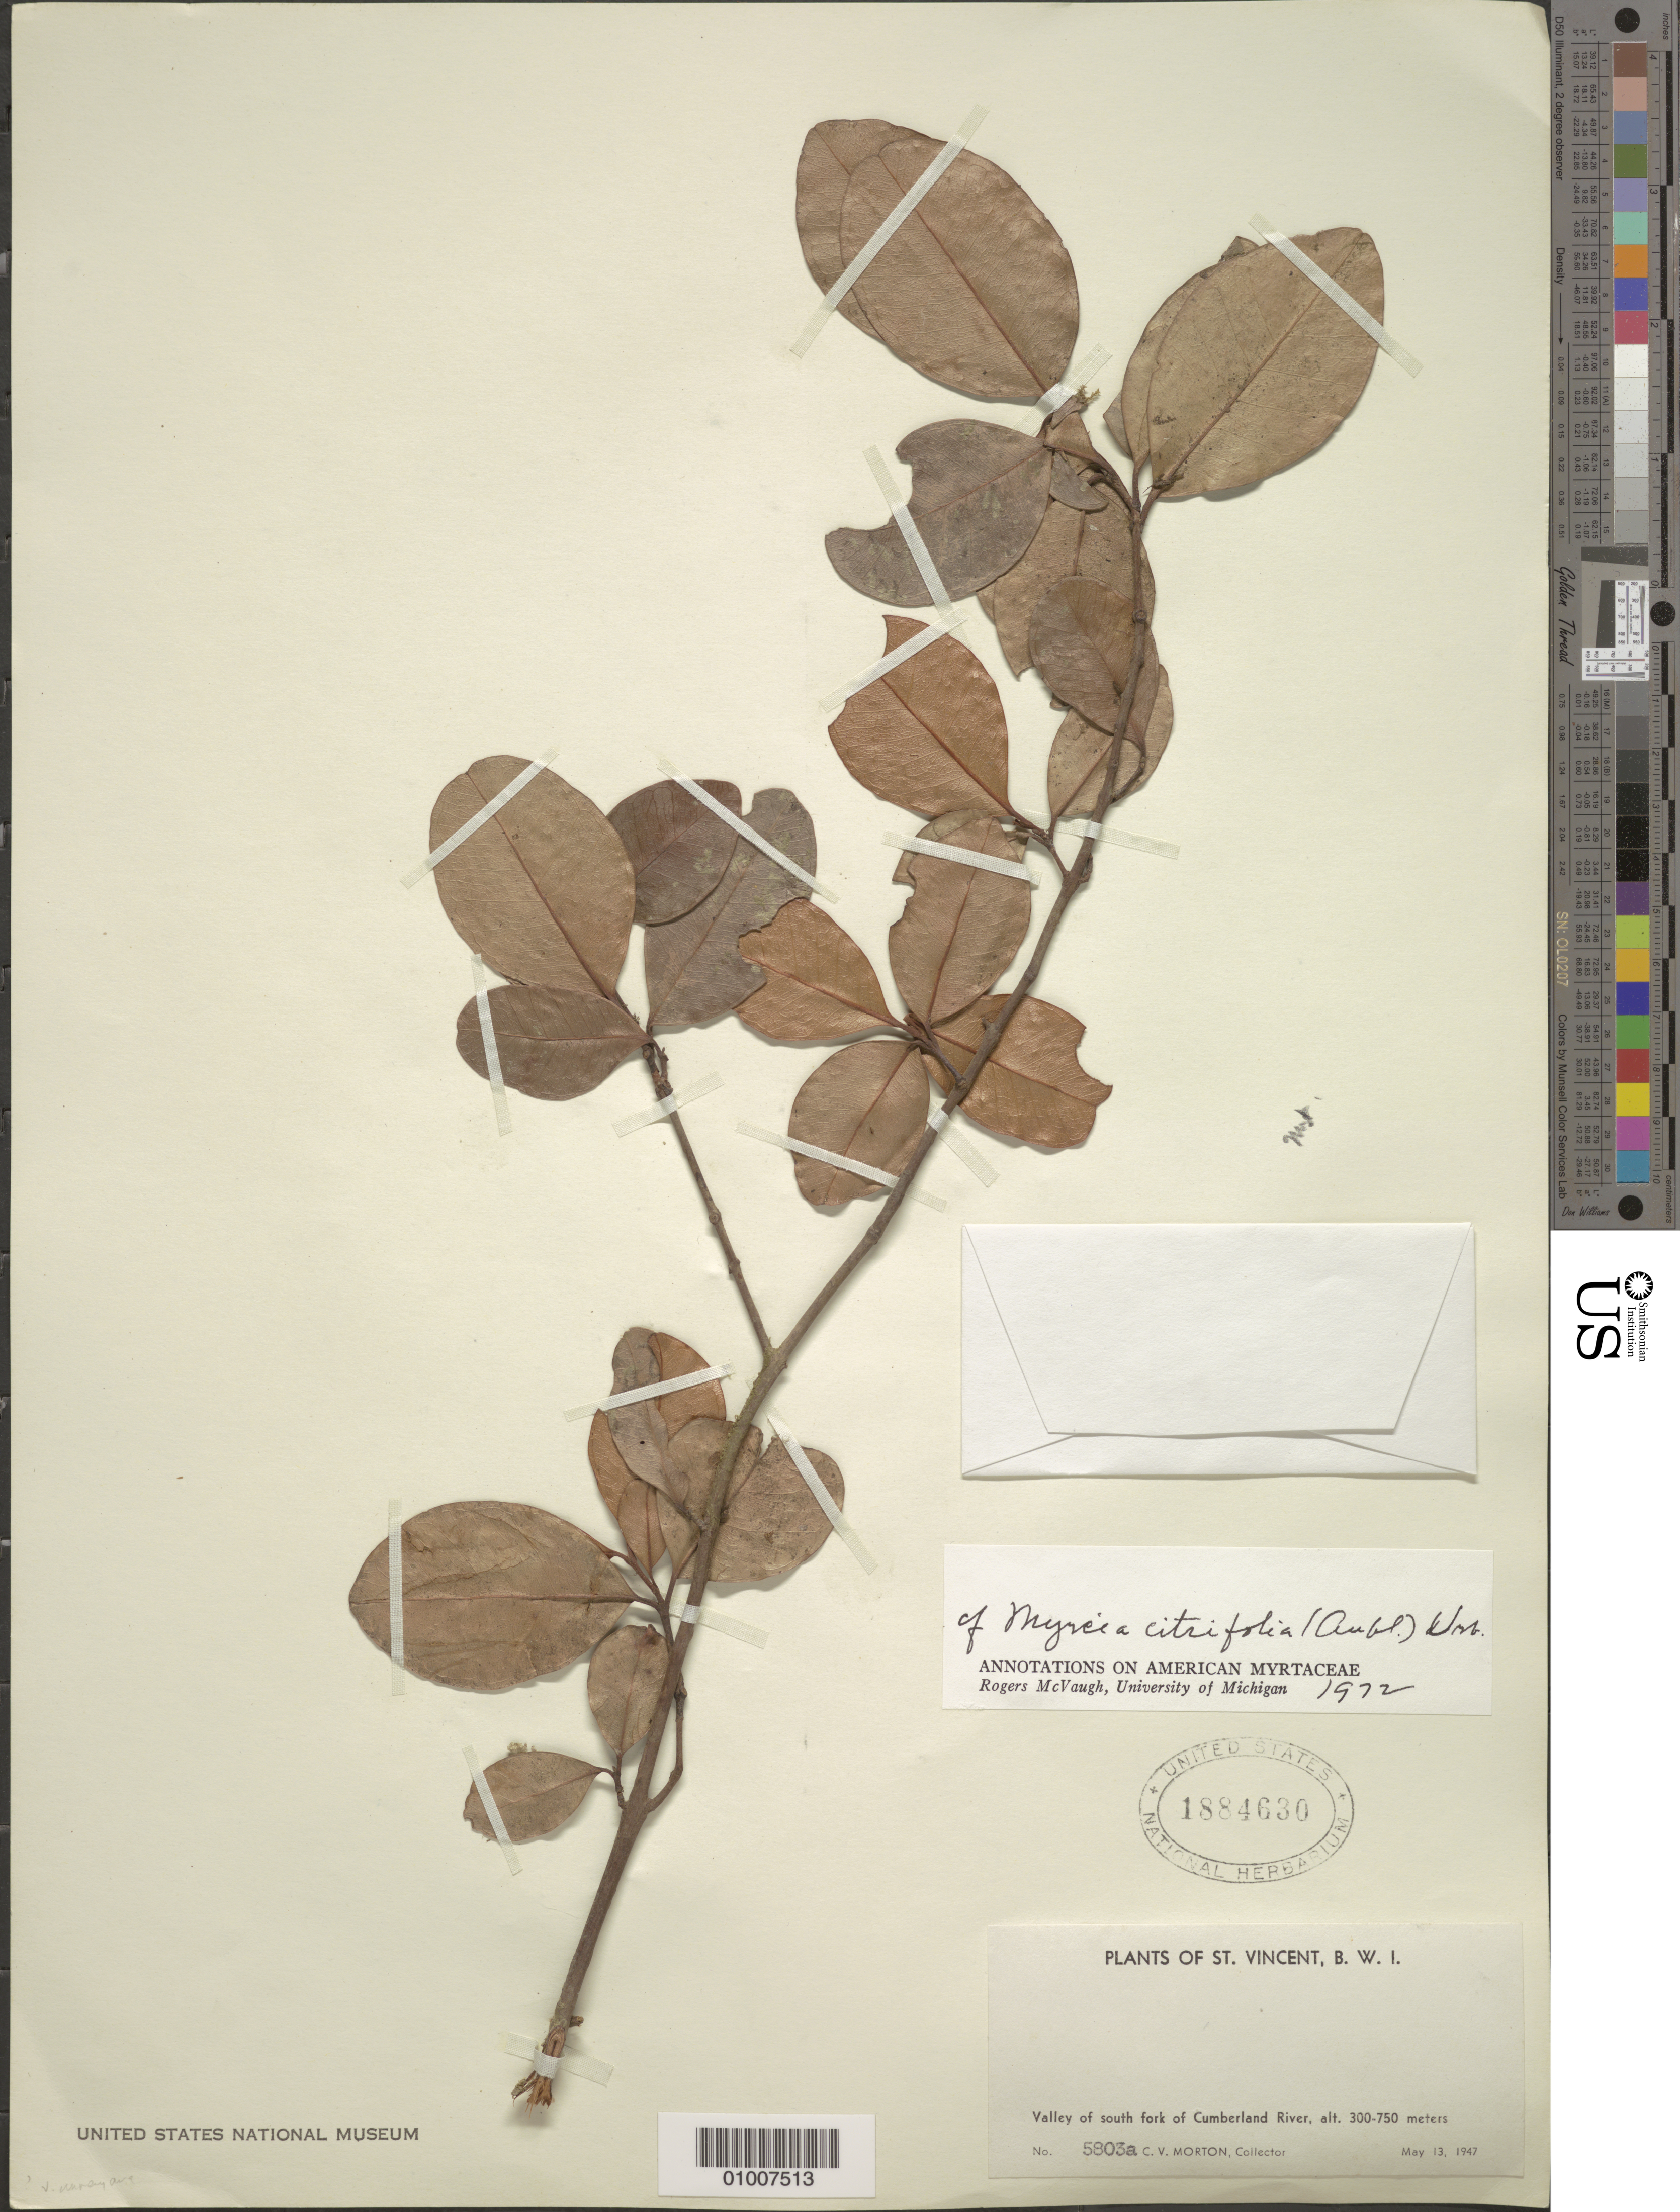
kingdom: Plantae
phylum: Tracheophyta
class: Magnoliopsida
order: Myrtales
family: Myrtaceae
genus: Myrcia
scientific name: Myrcia citrifolia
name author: (Aubl.) Urb.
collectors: C. V. Morton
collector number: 5803a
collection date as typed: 13 May 1947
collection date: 1947-05-13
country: St. Vincent - Grenadines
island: St. Vincent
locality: Valley of south fork of Cumberland River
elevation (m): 300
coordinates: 0 N, 0 E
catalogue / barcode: US 1884630